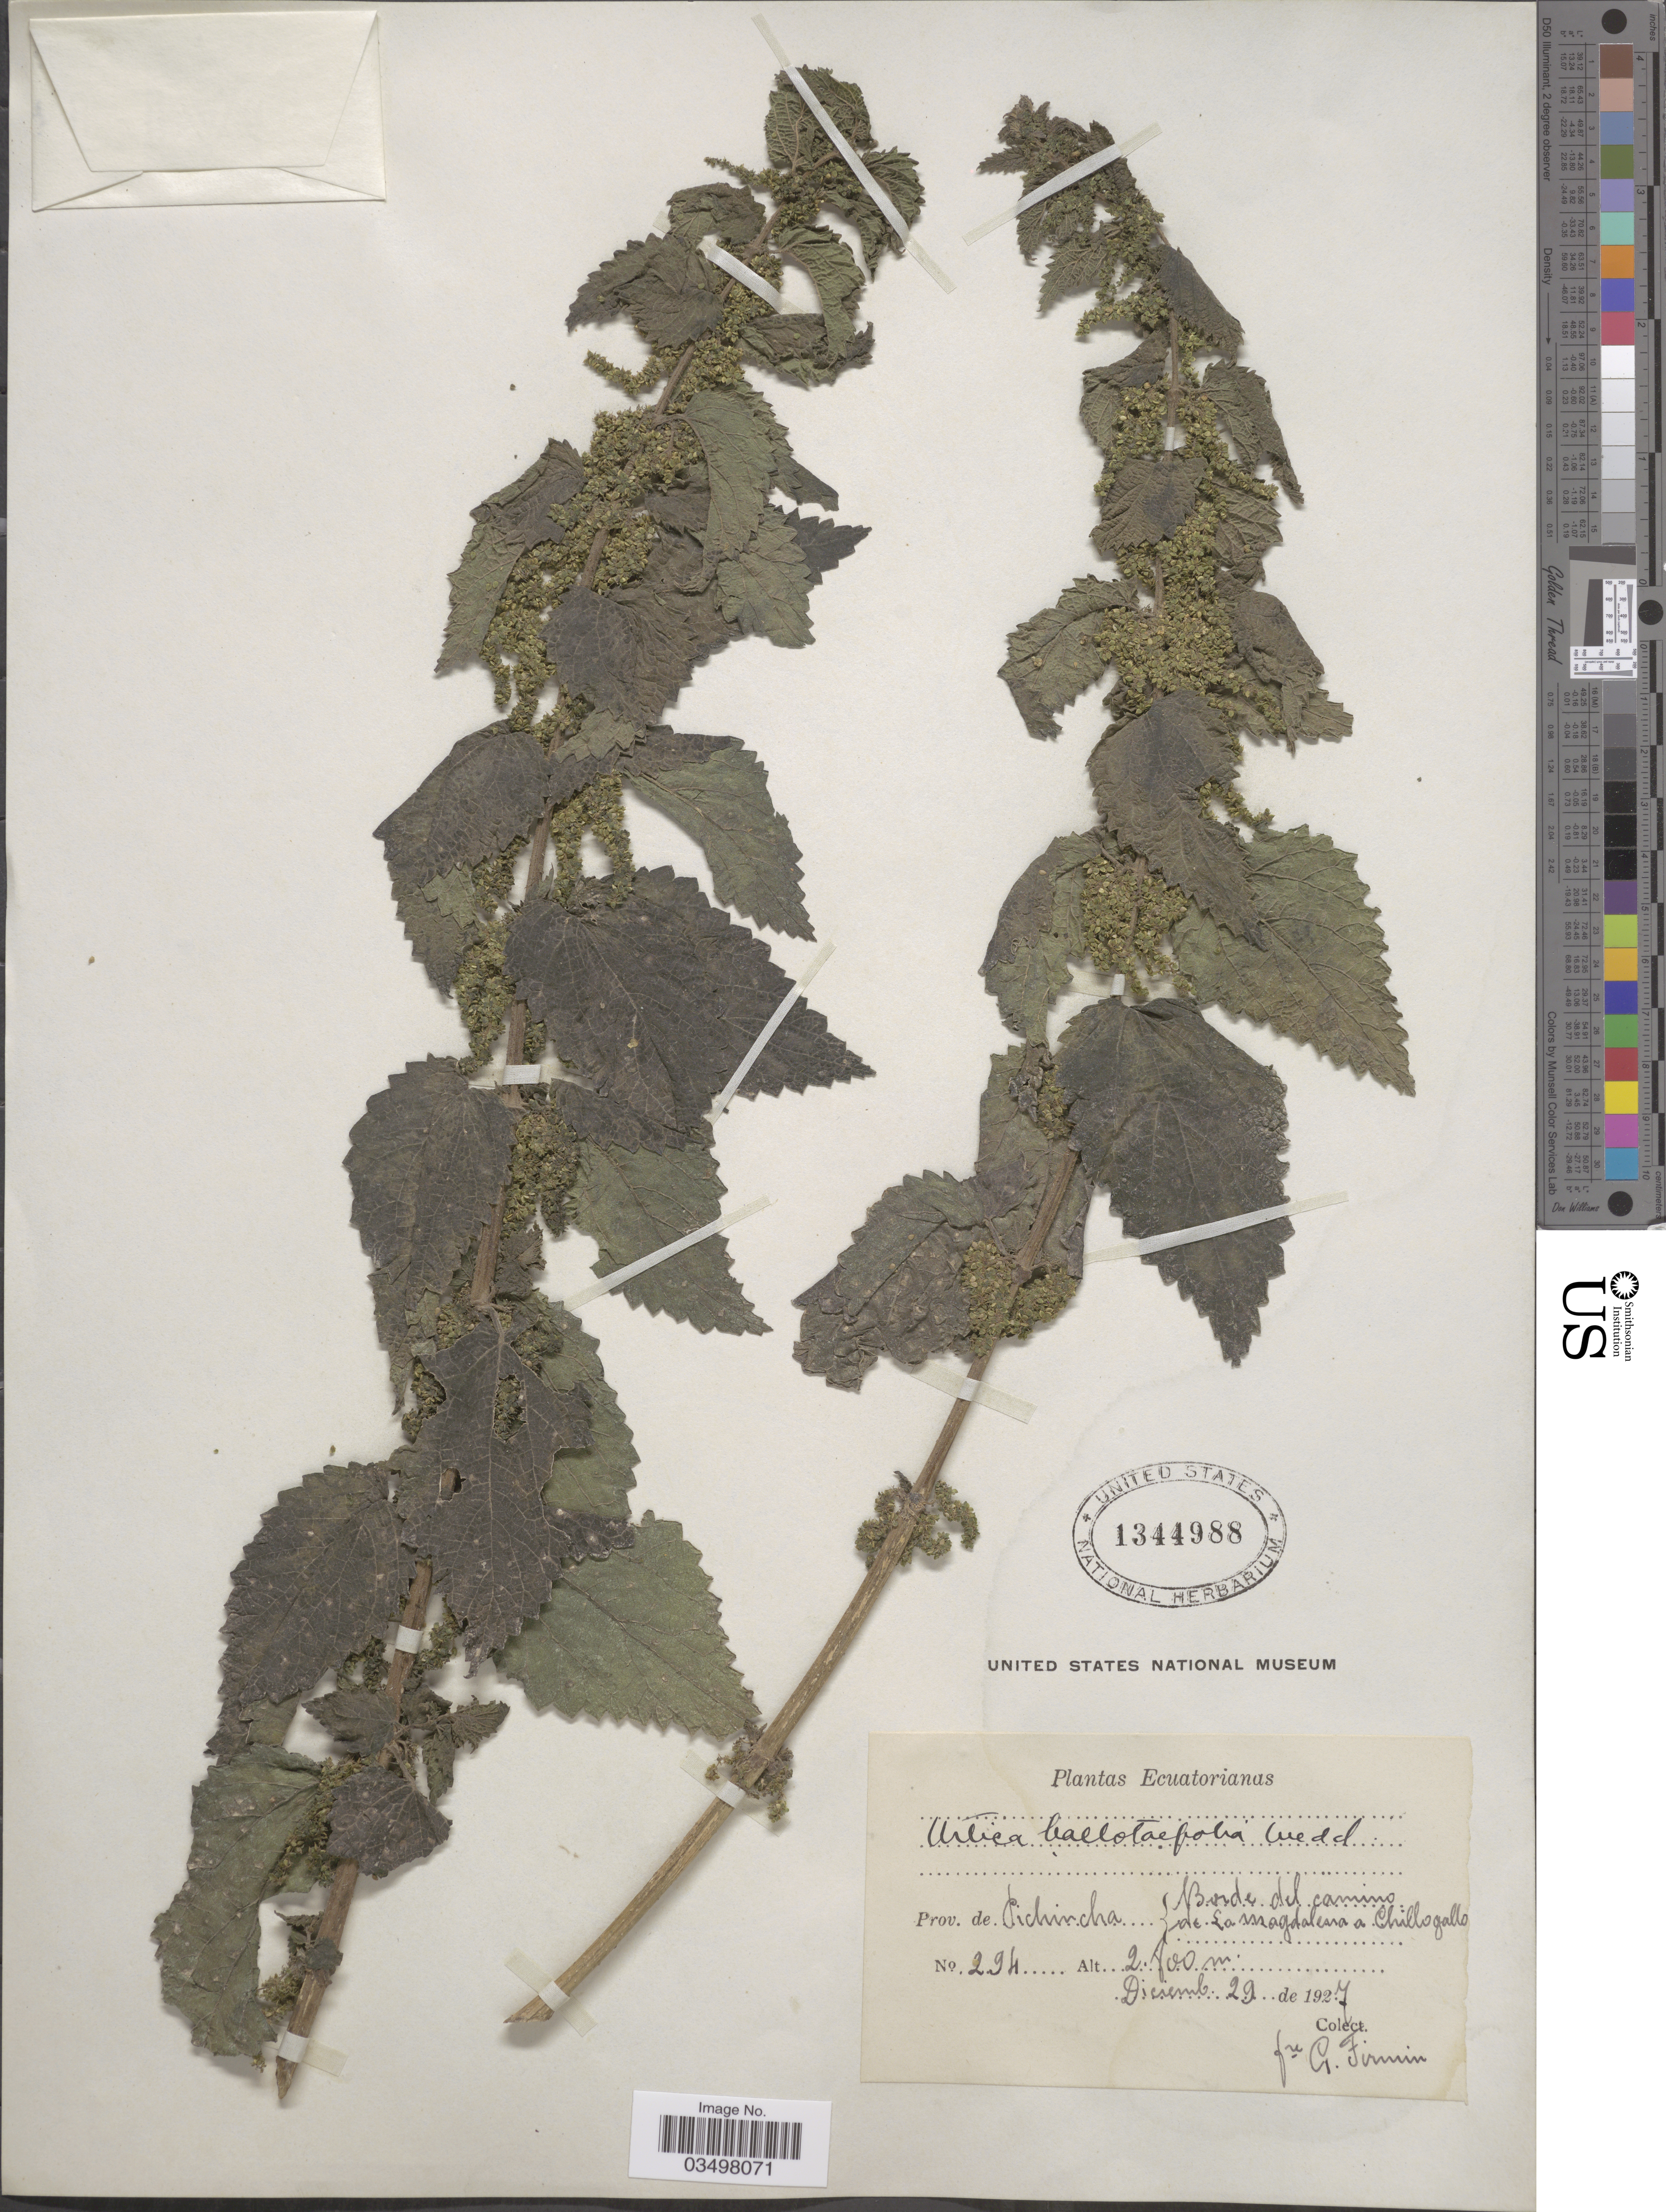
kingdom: Plantae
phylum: Tracheophyta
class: Magnoliopsida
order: Rosales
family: Urticaceae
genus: Urtica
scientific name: Urtica ballotifolia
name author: Wedd.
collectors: F. Firmin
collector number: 294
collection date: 1927-12-29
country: Ecuador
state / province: Pichincha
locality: Ecuatorianas. Borde del camino de La Magdalena a Chillogallo.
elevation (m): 2800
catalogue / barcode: US 1344988